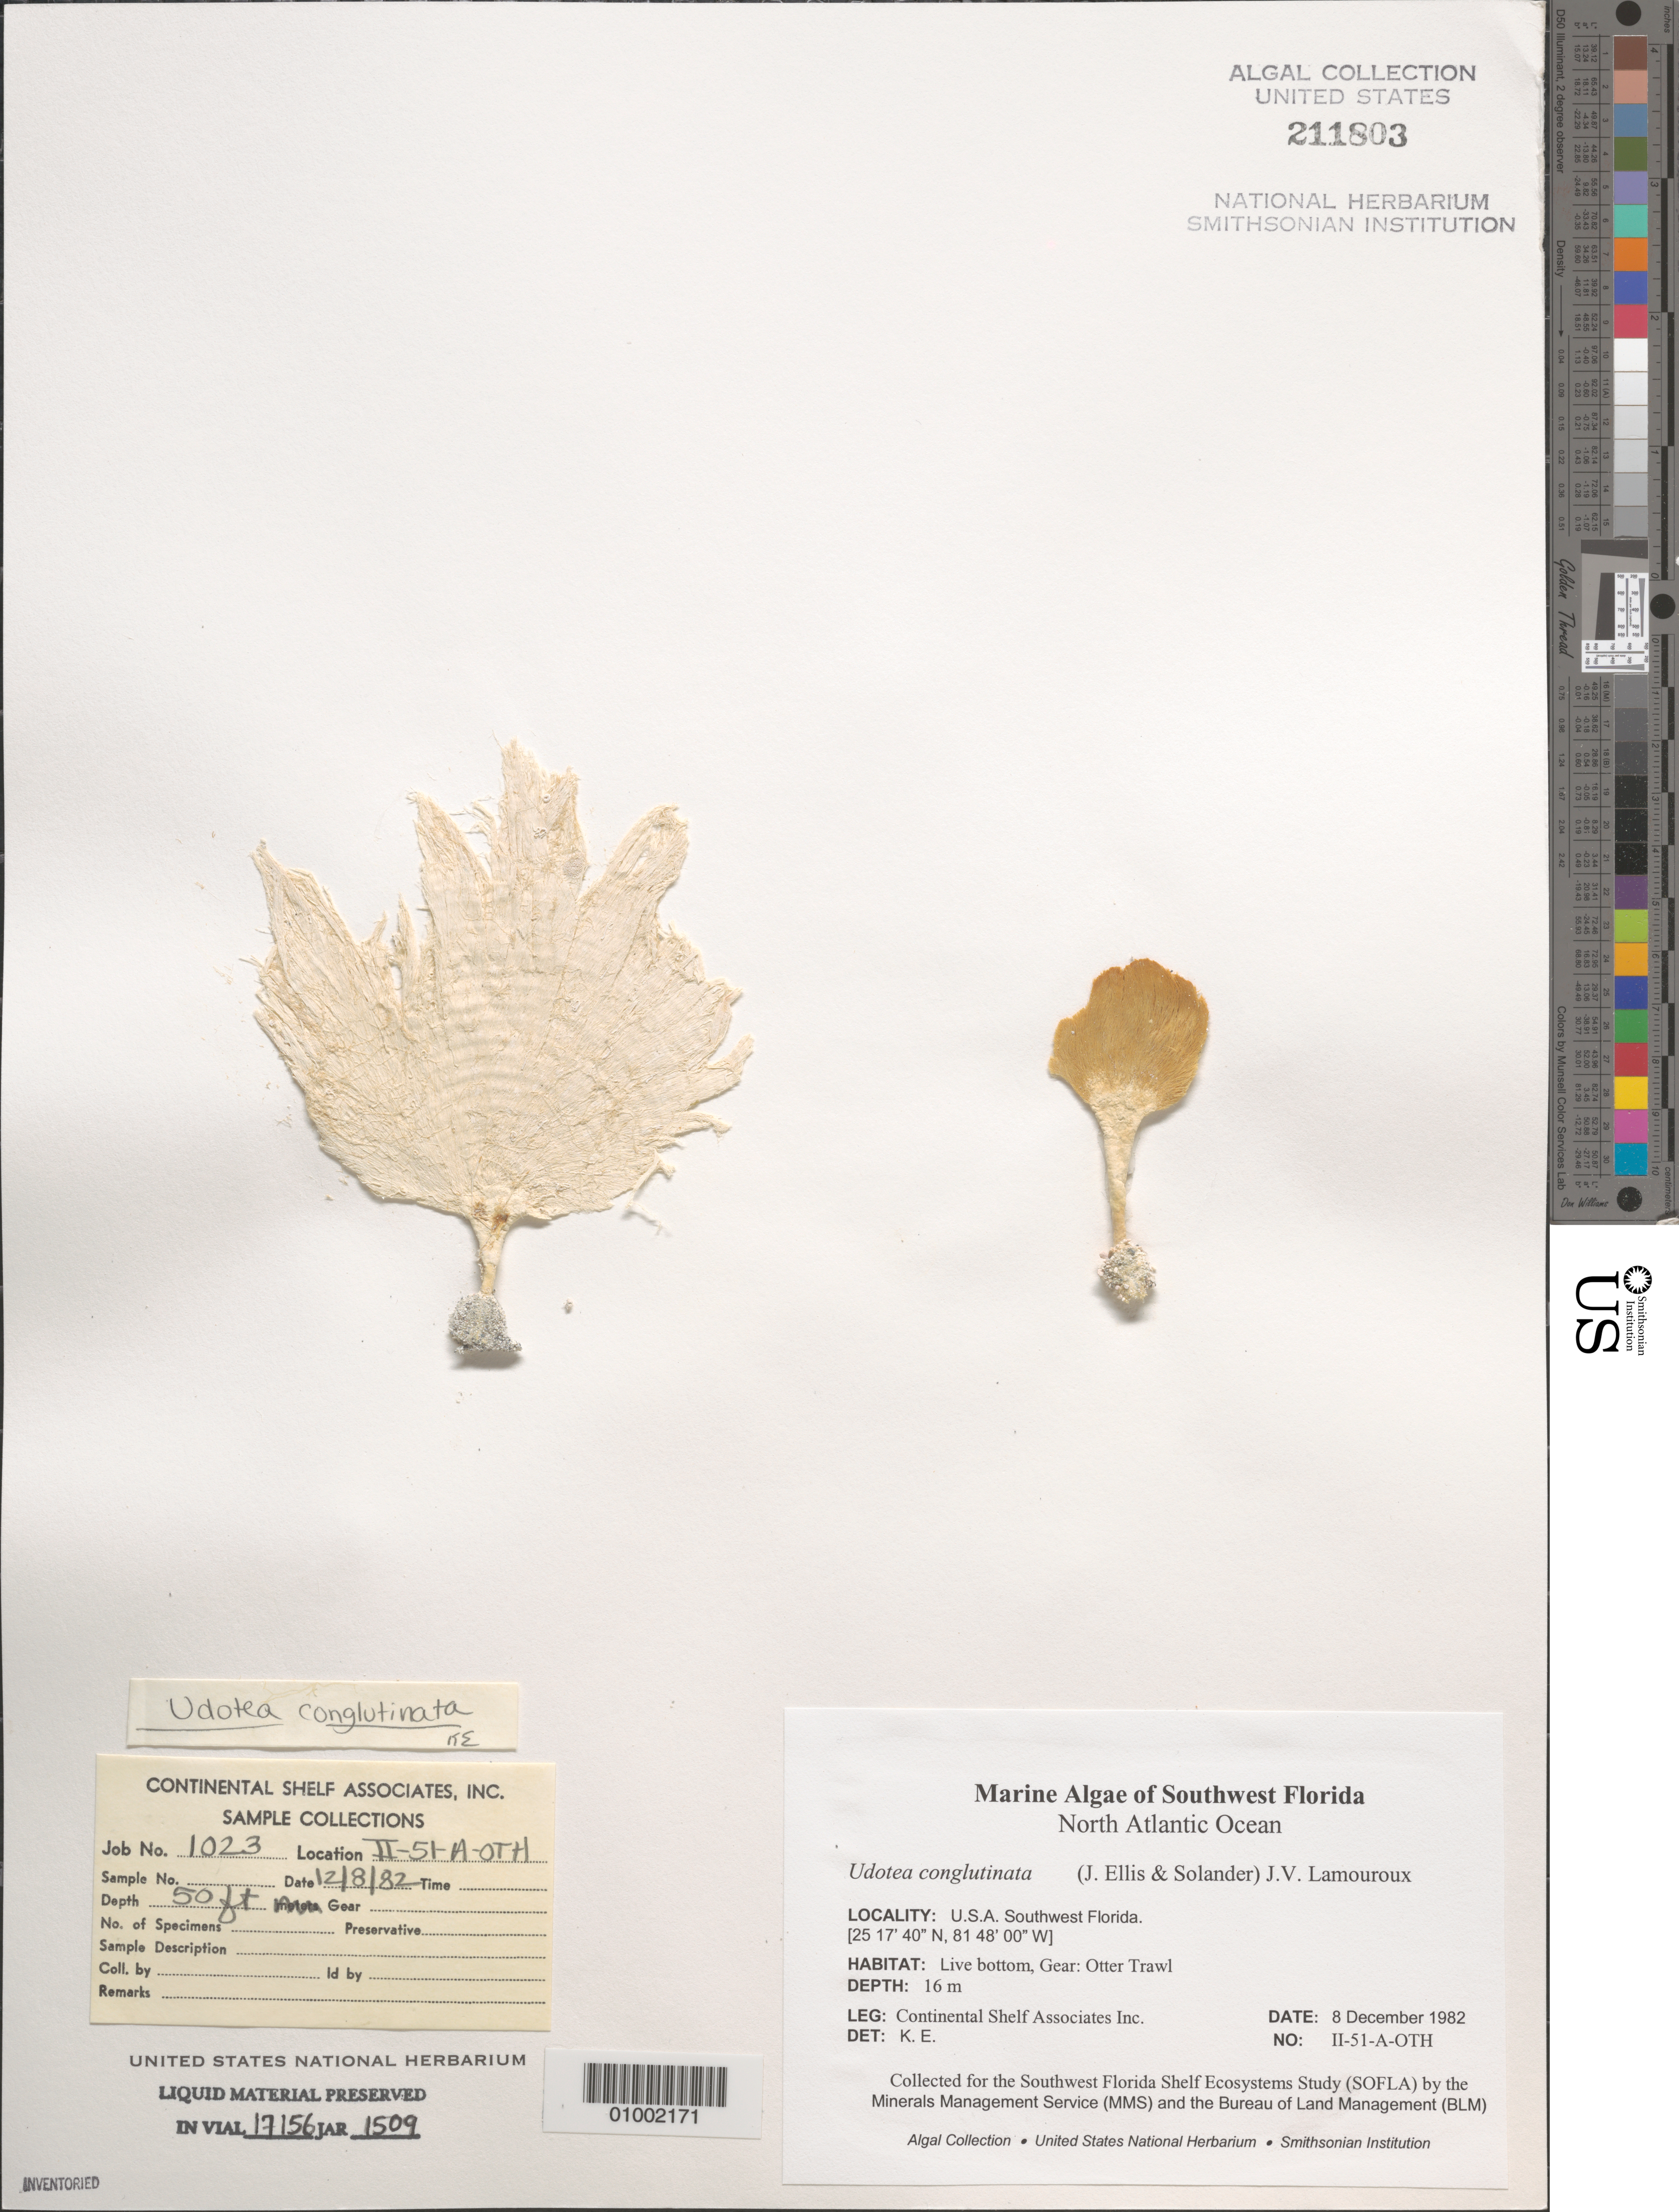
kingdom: Plantae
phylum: Chlorophyta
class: Ulvophyceae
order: Bryopsidales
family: Udoteaceae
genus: Udotea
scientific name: Udotea conglutinata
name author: (Ellis & Sol.) J.V.Lamouroux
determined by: E., K.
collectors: Continental Shelf Associates Inc.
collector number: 1023-II-51-A-OTH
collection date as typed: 08 Dec 1982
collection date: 1982-12-08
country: United States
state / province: Florida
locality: Gulf of Mexico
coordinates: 25 17'40"N, 81 48'00"W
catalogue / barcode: US 211803